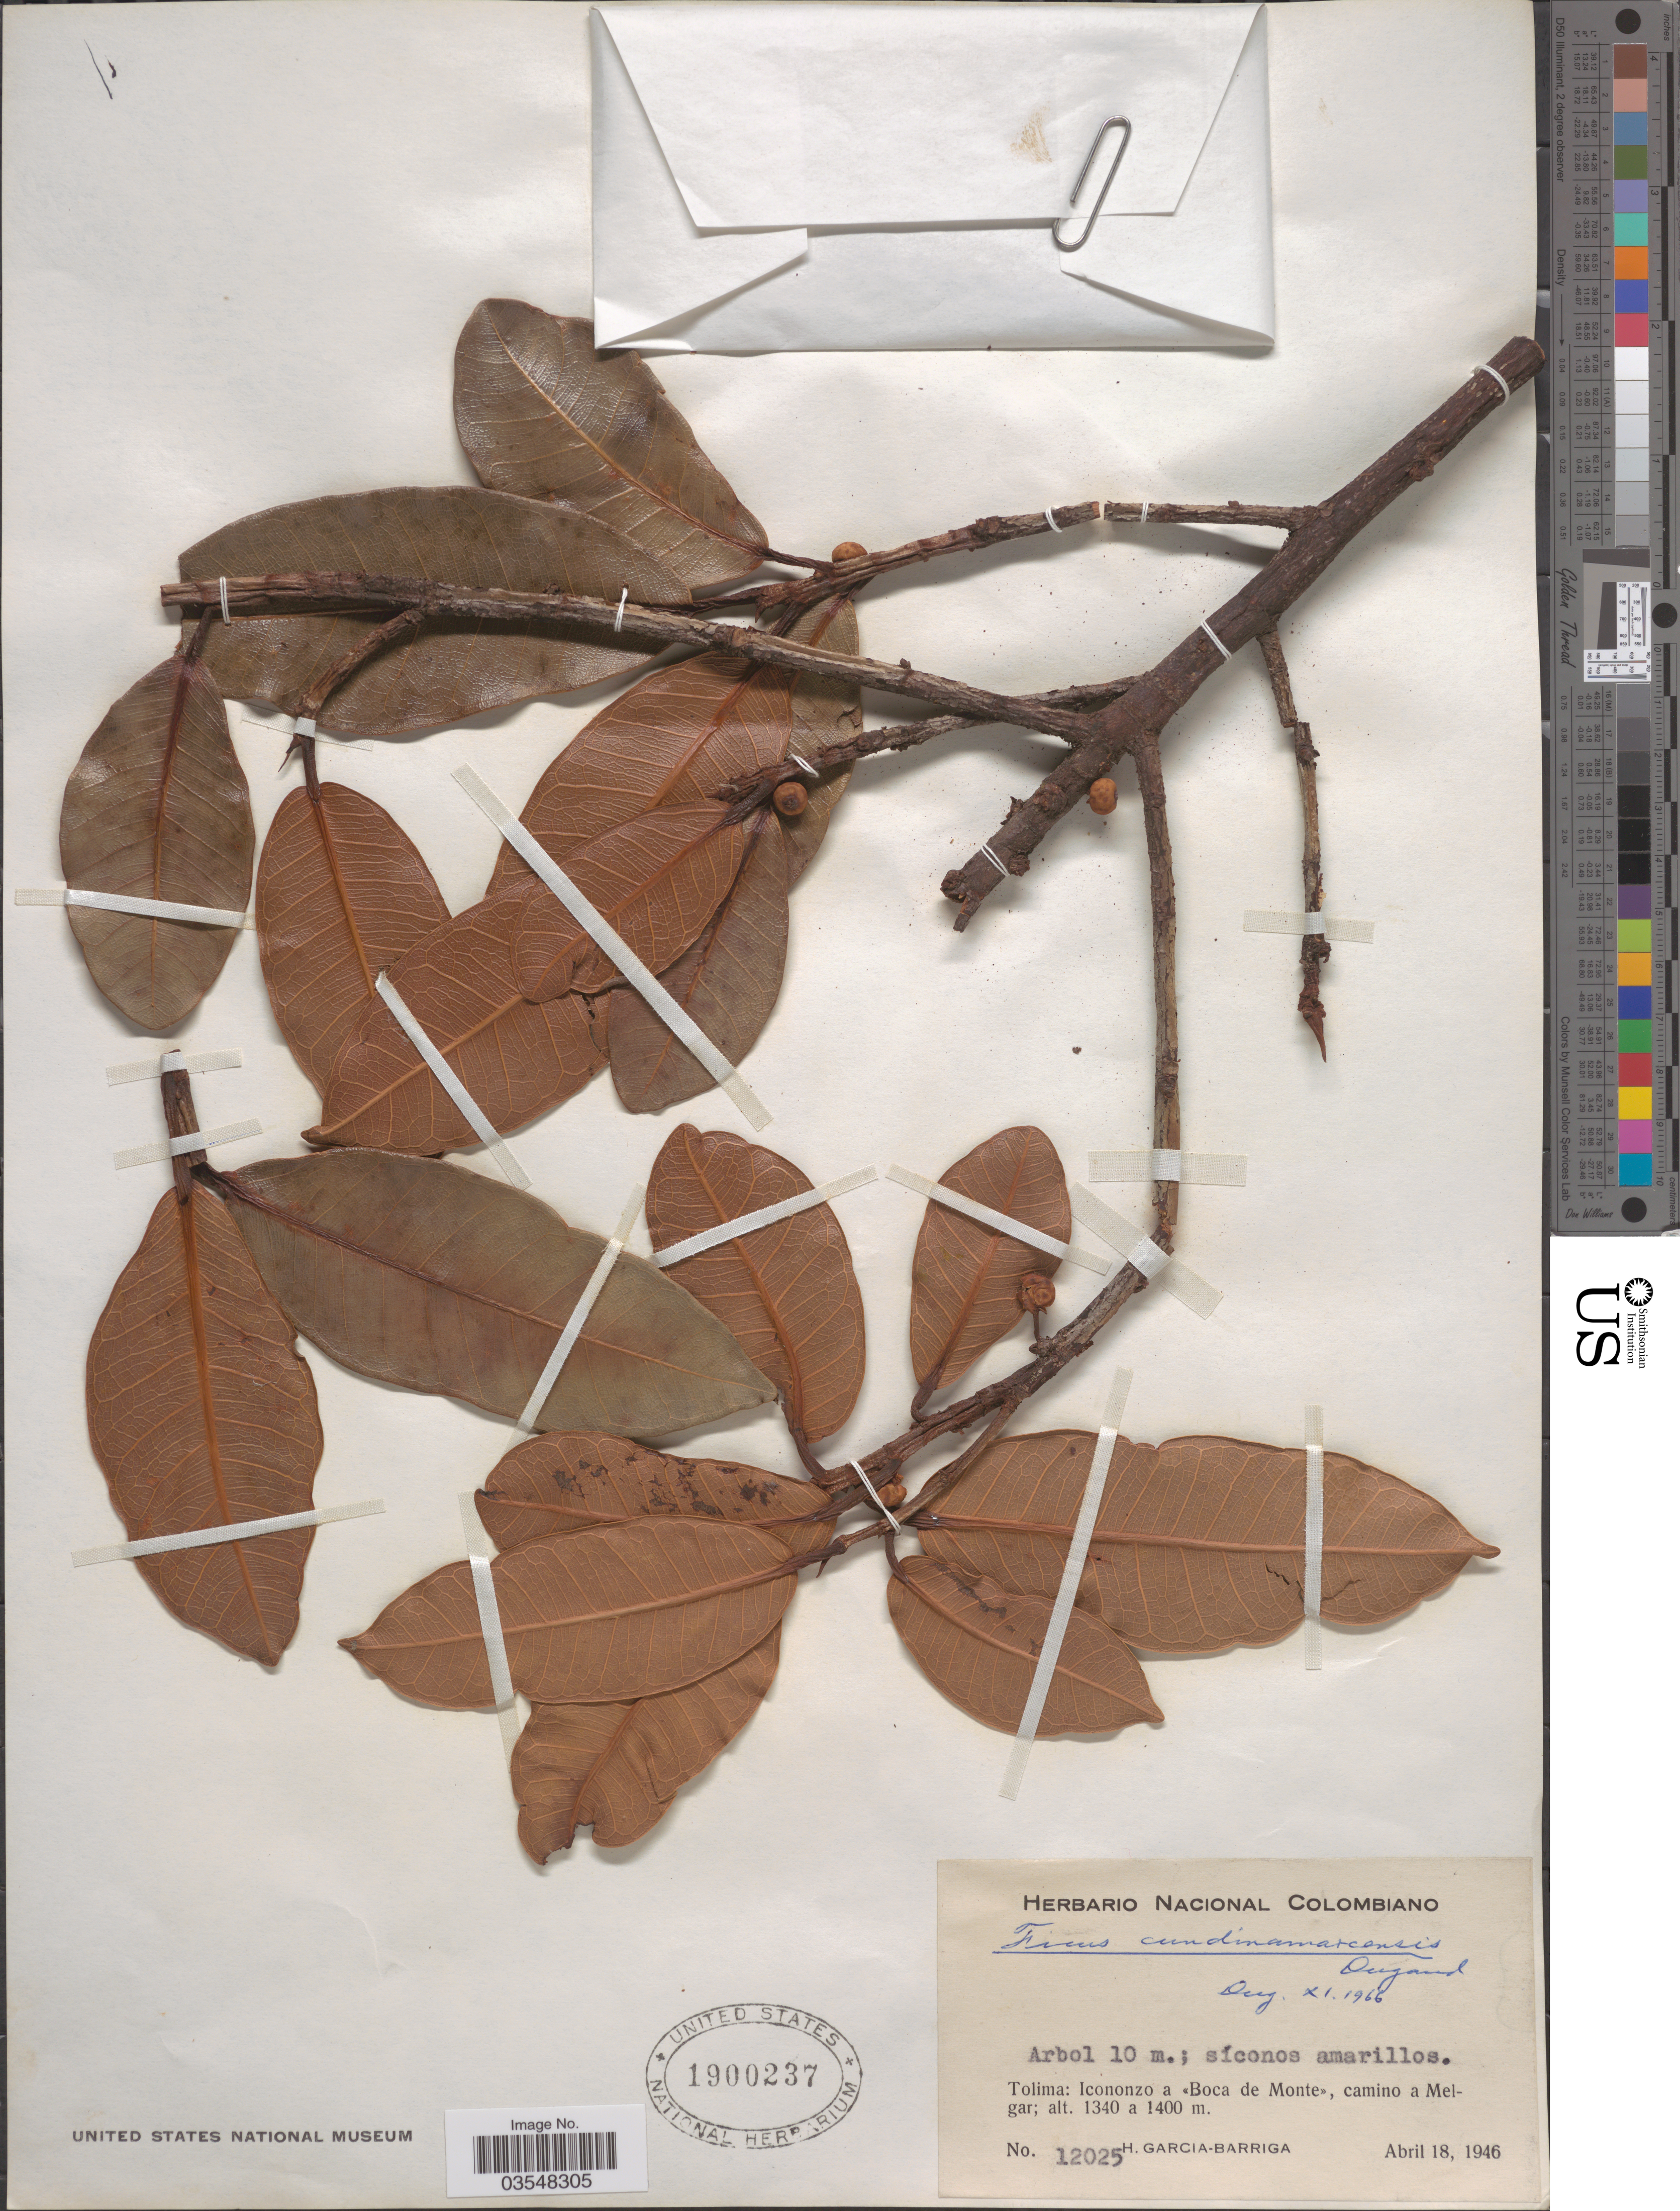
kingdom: Plantae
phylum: Tracheophyta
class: Magnoliopsida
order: Rosales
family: Moraceae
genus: Ficus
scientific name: Ficus guianensis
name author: Desv. ex Ham.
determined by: Pederneiras, Leandro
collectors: H. García Barriga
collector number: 12025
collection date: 1946-04-18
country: Colombia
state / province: Tolima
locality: Icononzo a «Boca de Monte», camino a Melgar.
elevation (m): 1340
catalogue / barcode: US 1900237